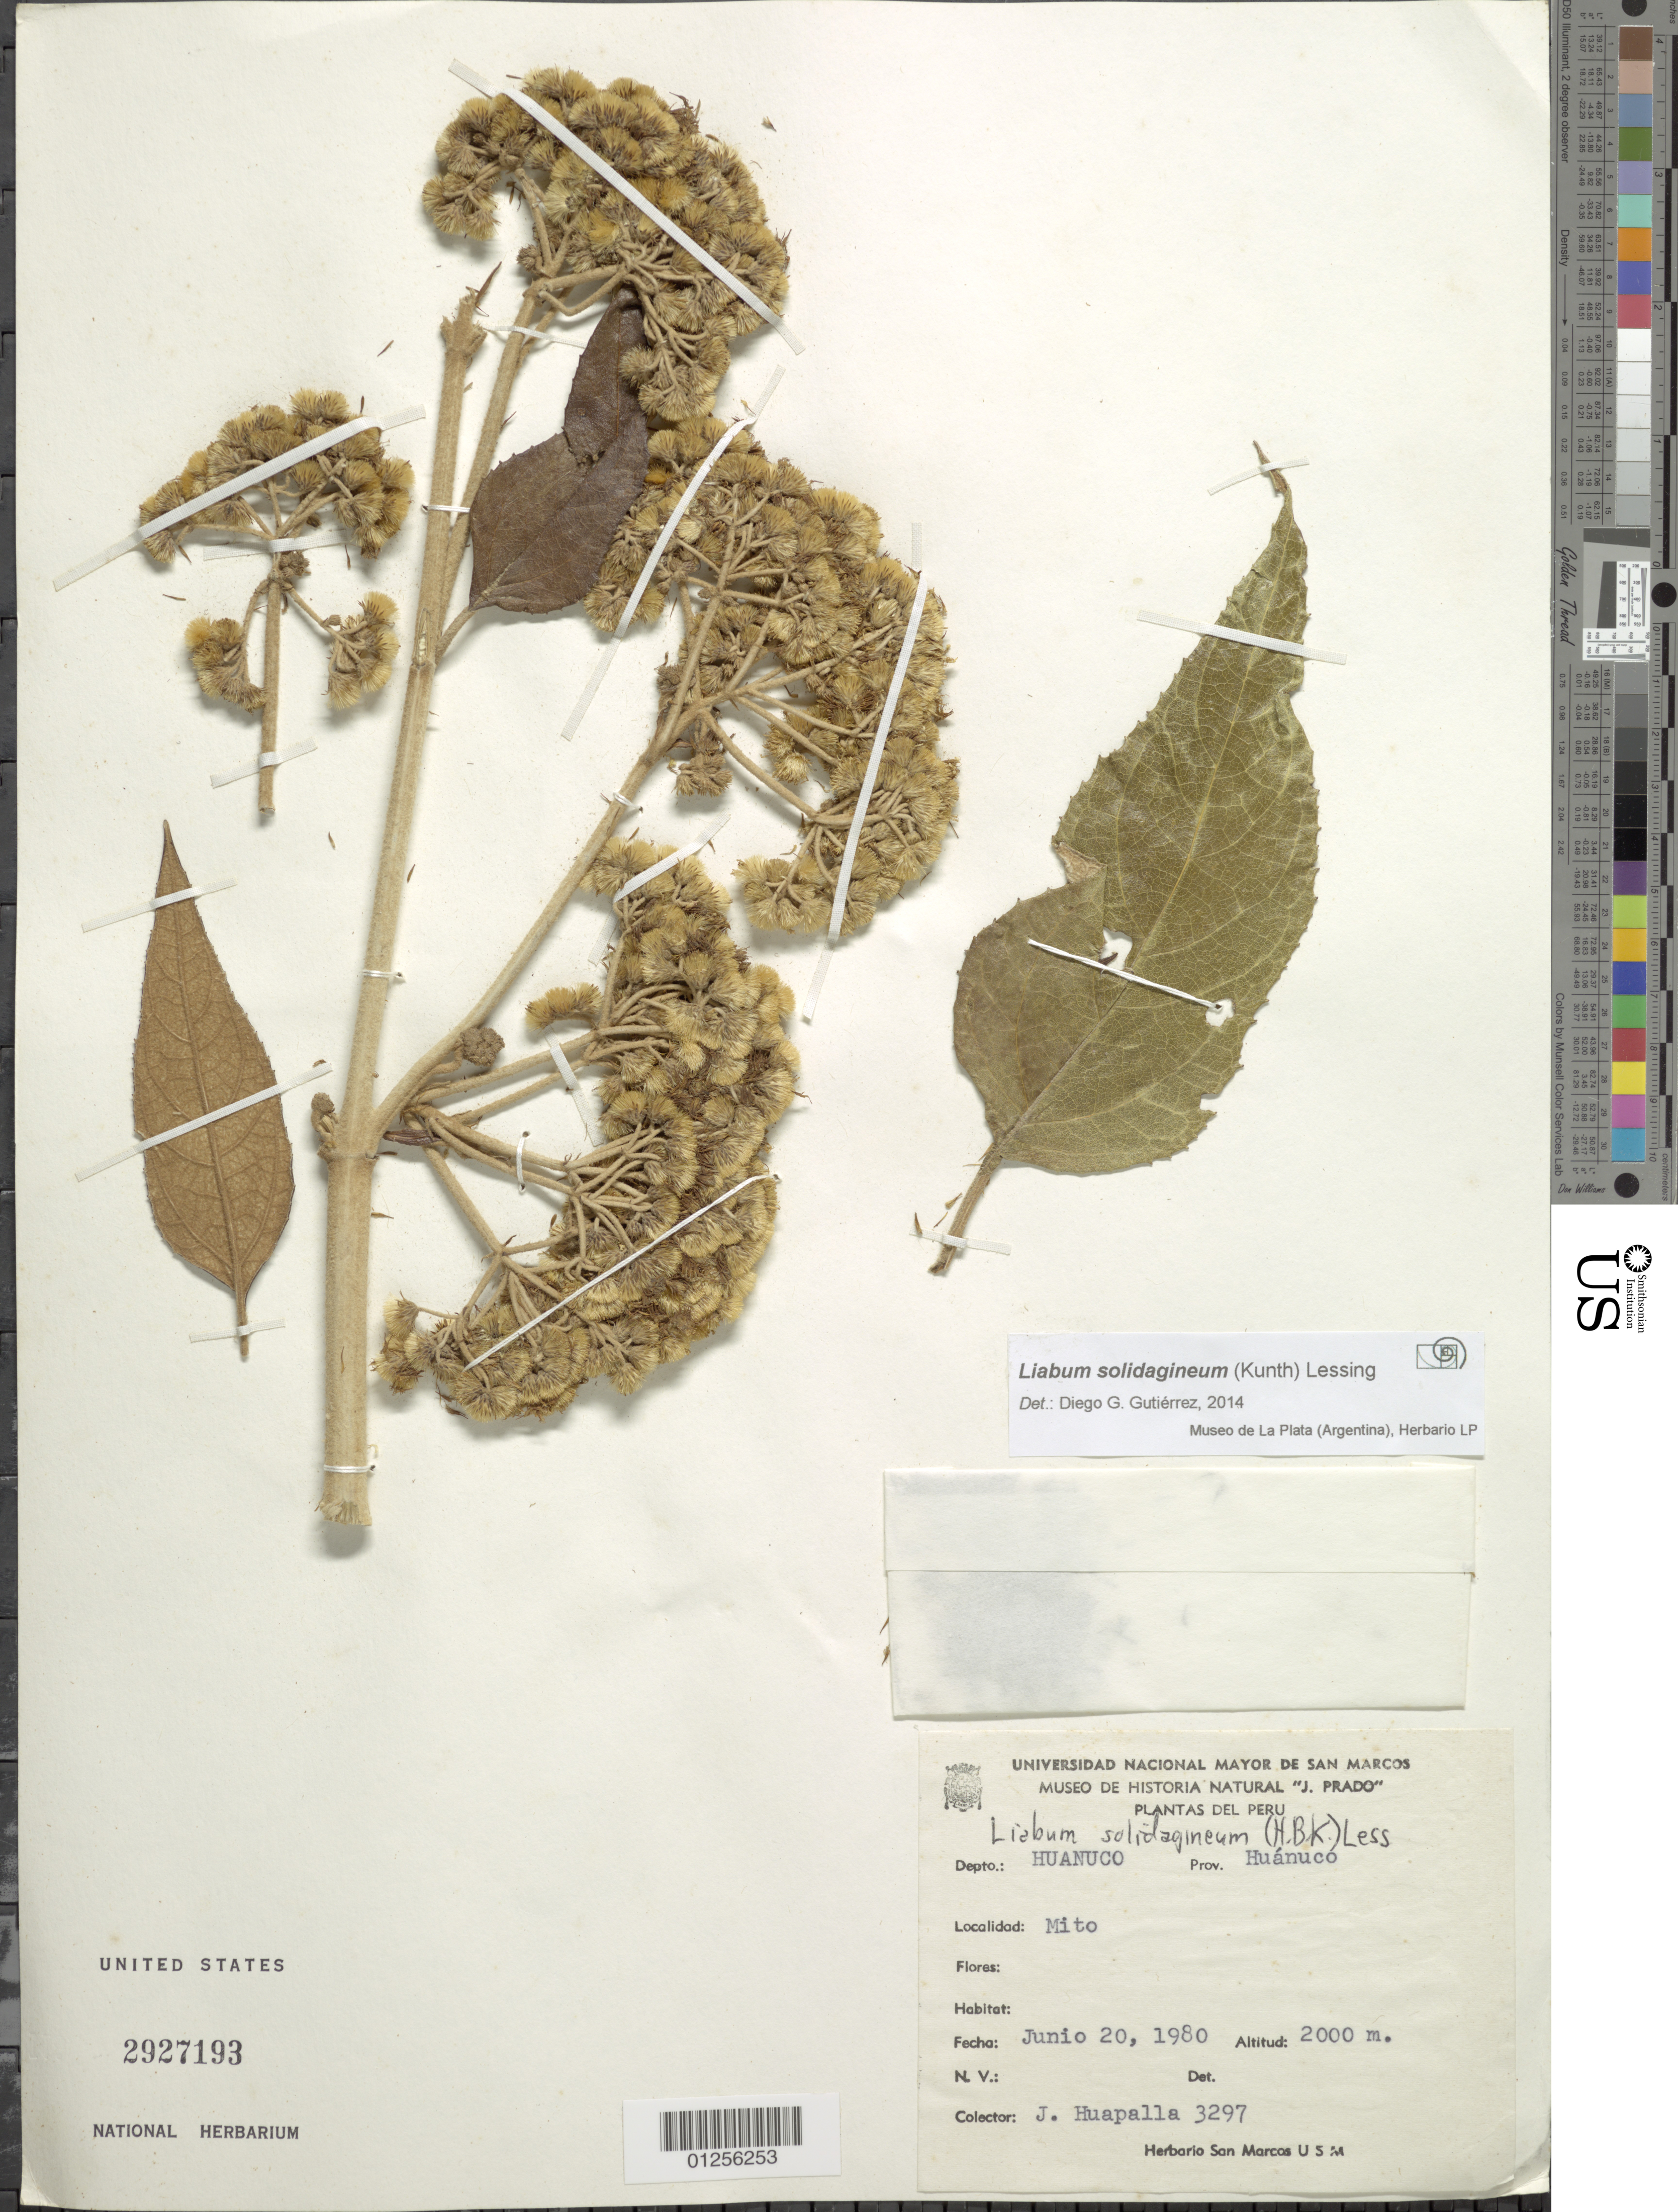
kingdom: Plantae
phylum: Tracheophyta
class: Magnoliopsida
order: Asterales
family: Asteraceae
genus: Liabum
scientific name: Liabum solidagineum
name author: (Kunth) Less.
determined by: Gutierrez, D. G.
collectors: J. Huapalla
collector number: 3297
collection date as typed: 20 June 1980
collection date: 1980-06-20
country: Peru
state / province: Huánuco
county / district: Huánuco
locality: Mito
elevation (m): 2000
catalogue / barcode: US 2927193